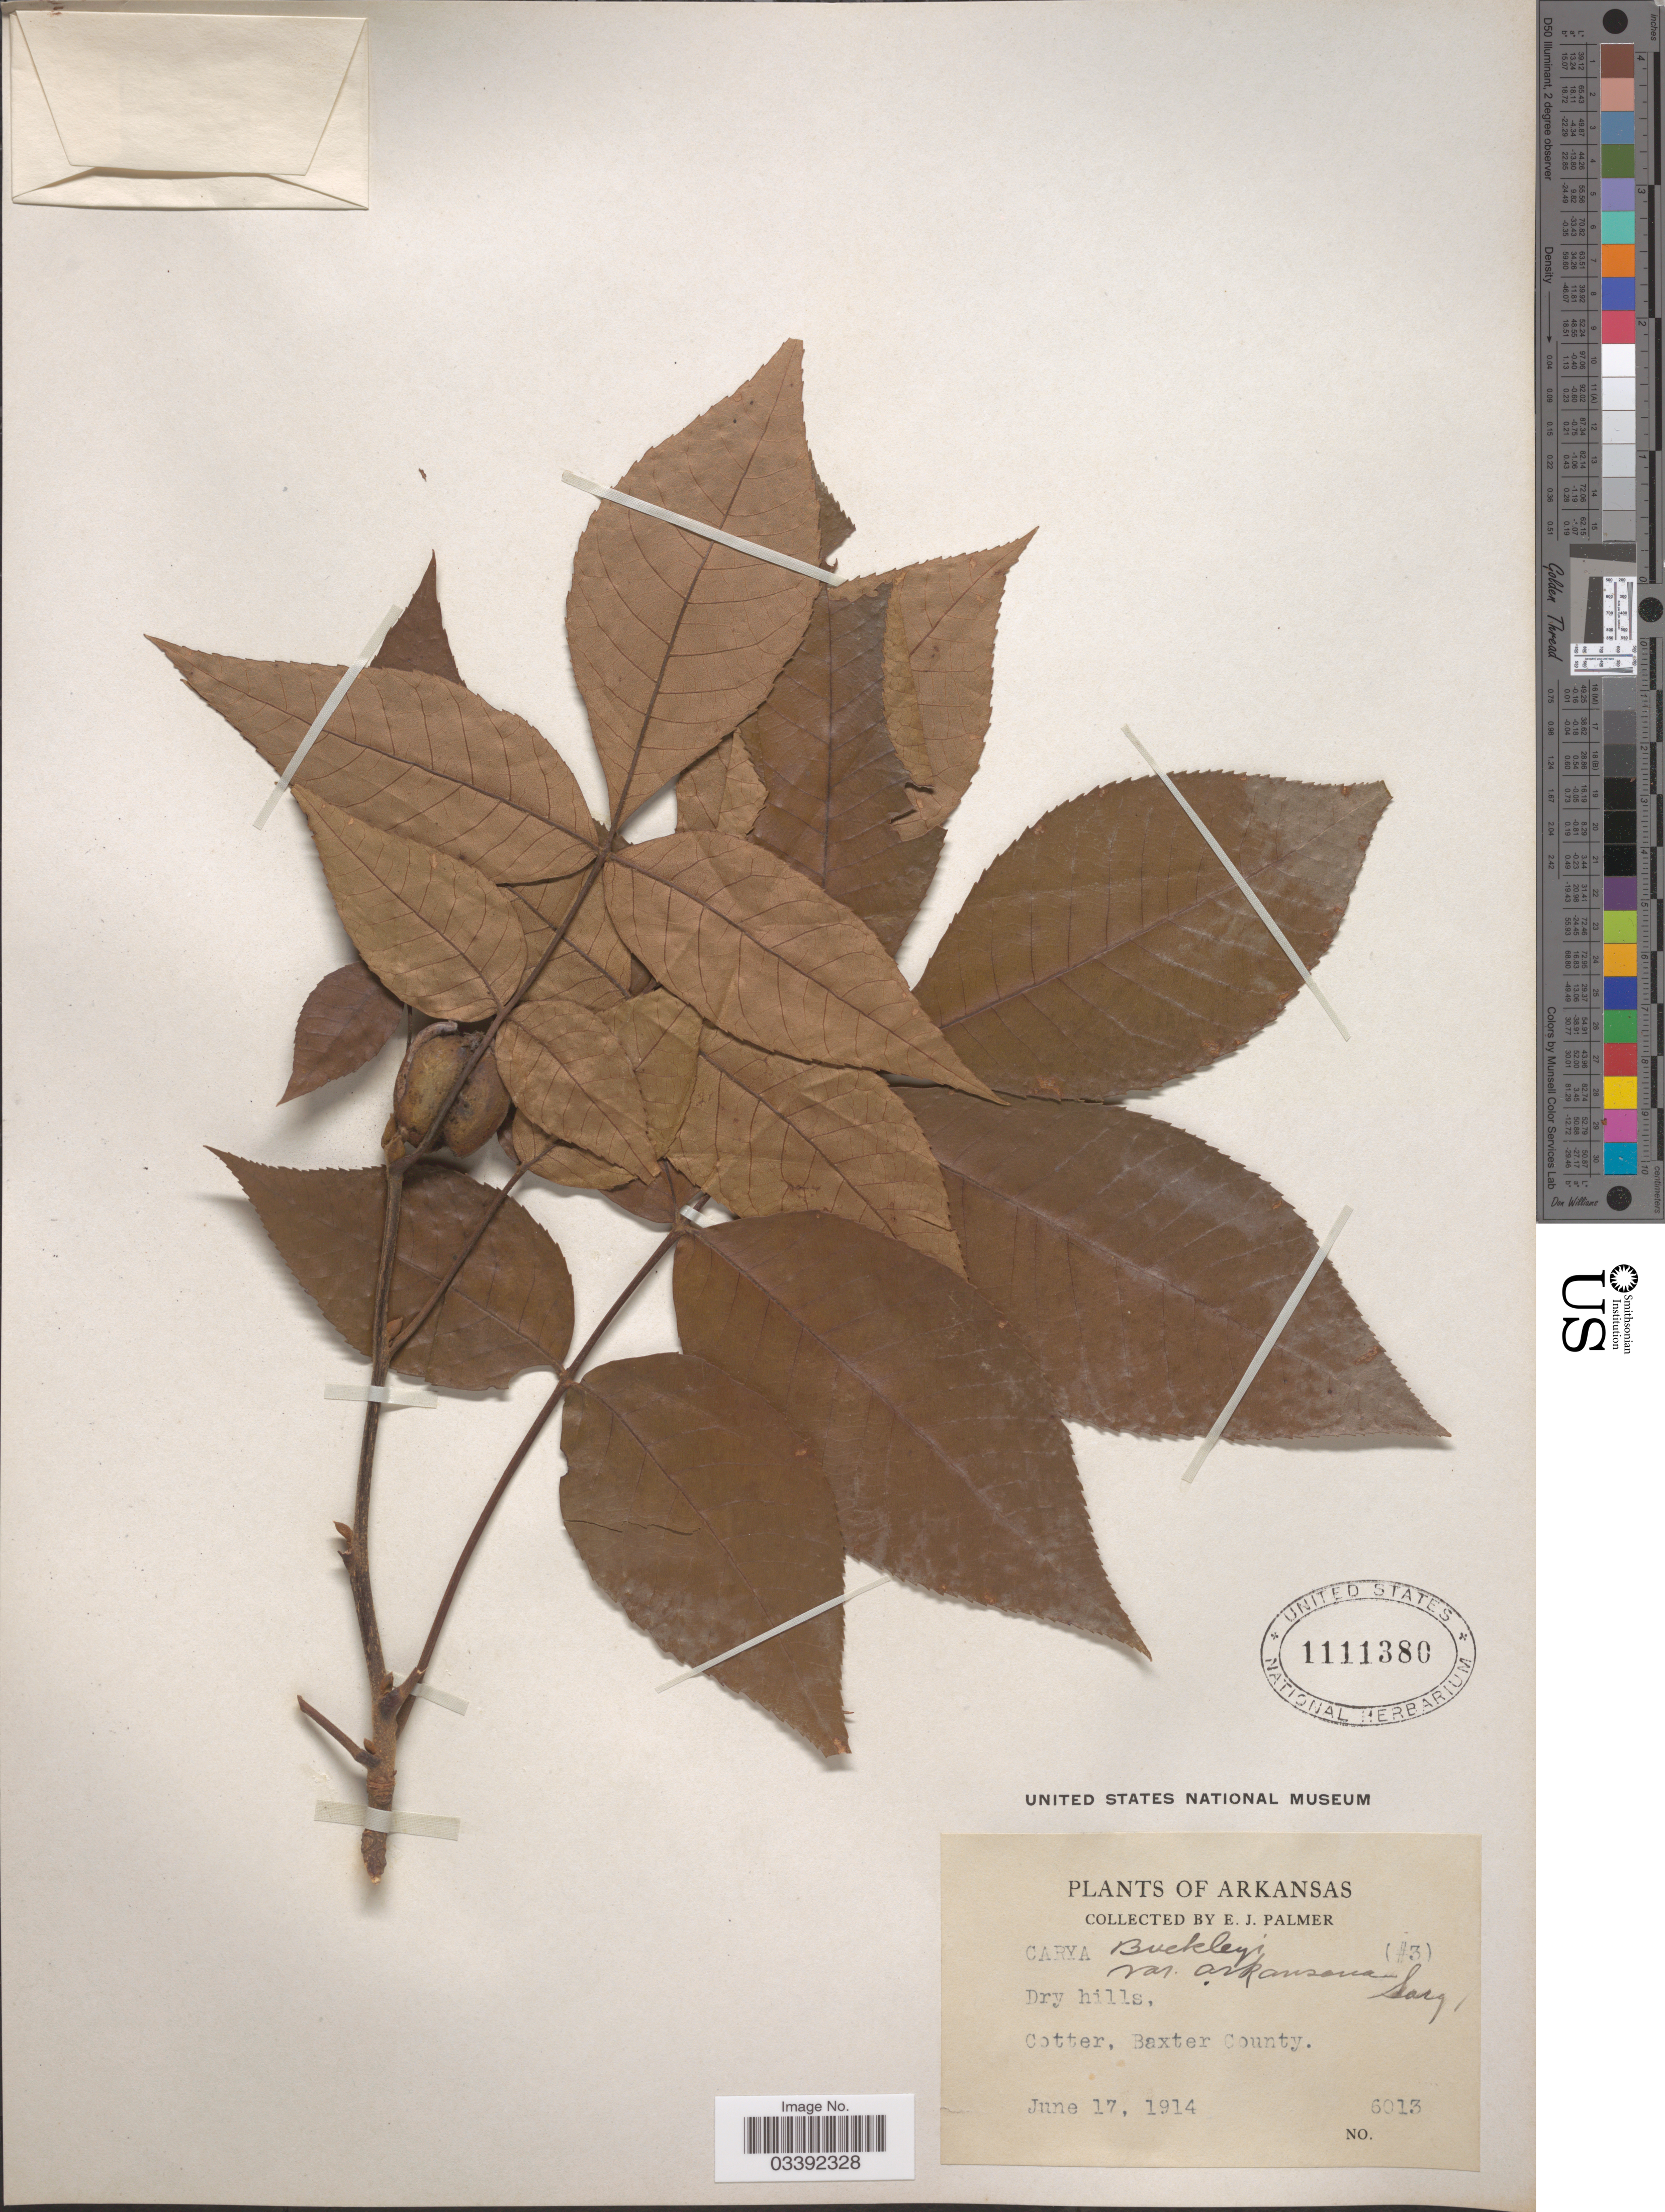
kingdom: Plantae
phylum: Tracheophyta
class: Magnoliopsida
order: Fagales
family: Juglandaceae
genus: Carya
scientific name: Carya texana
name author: Buckley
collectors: E. J. Palmer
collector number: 6013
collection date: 1914-06-17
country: United States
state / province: Arkansas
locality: Cotter, Baxter County.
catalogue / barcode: US 1111380